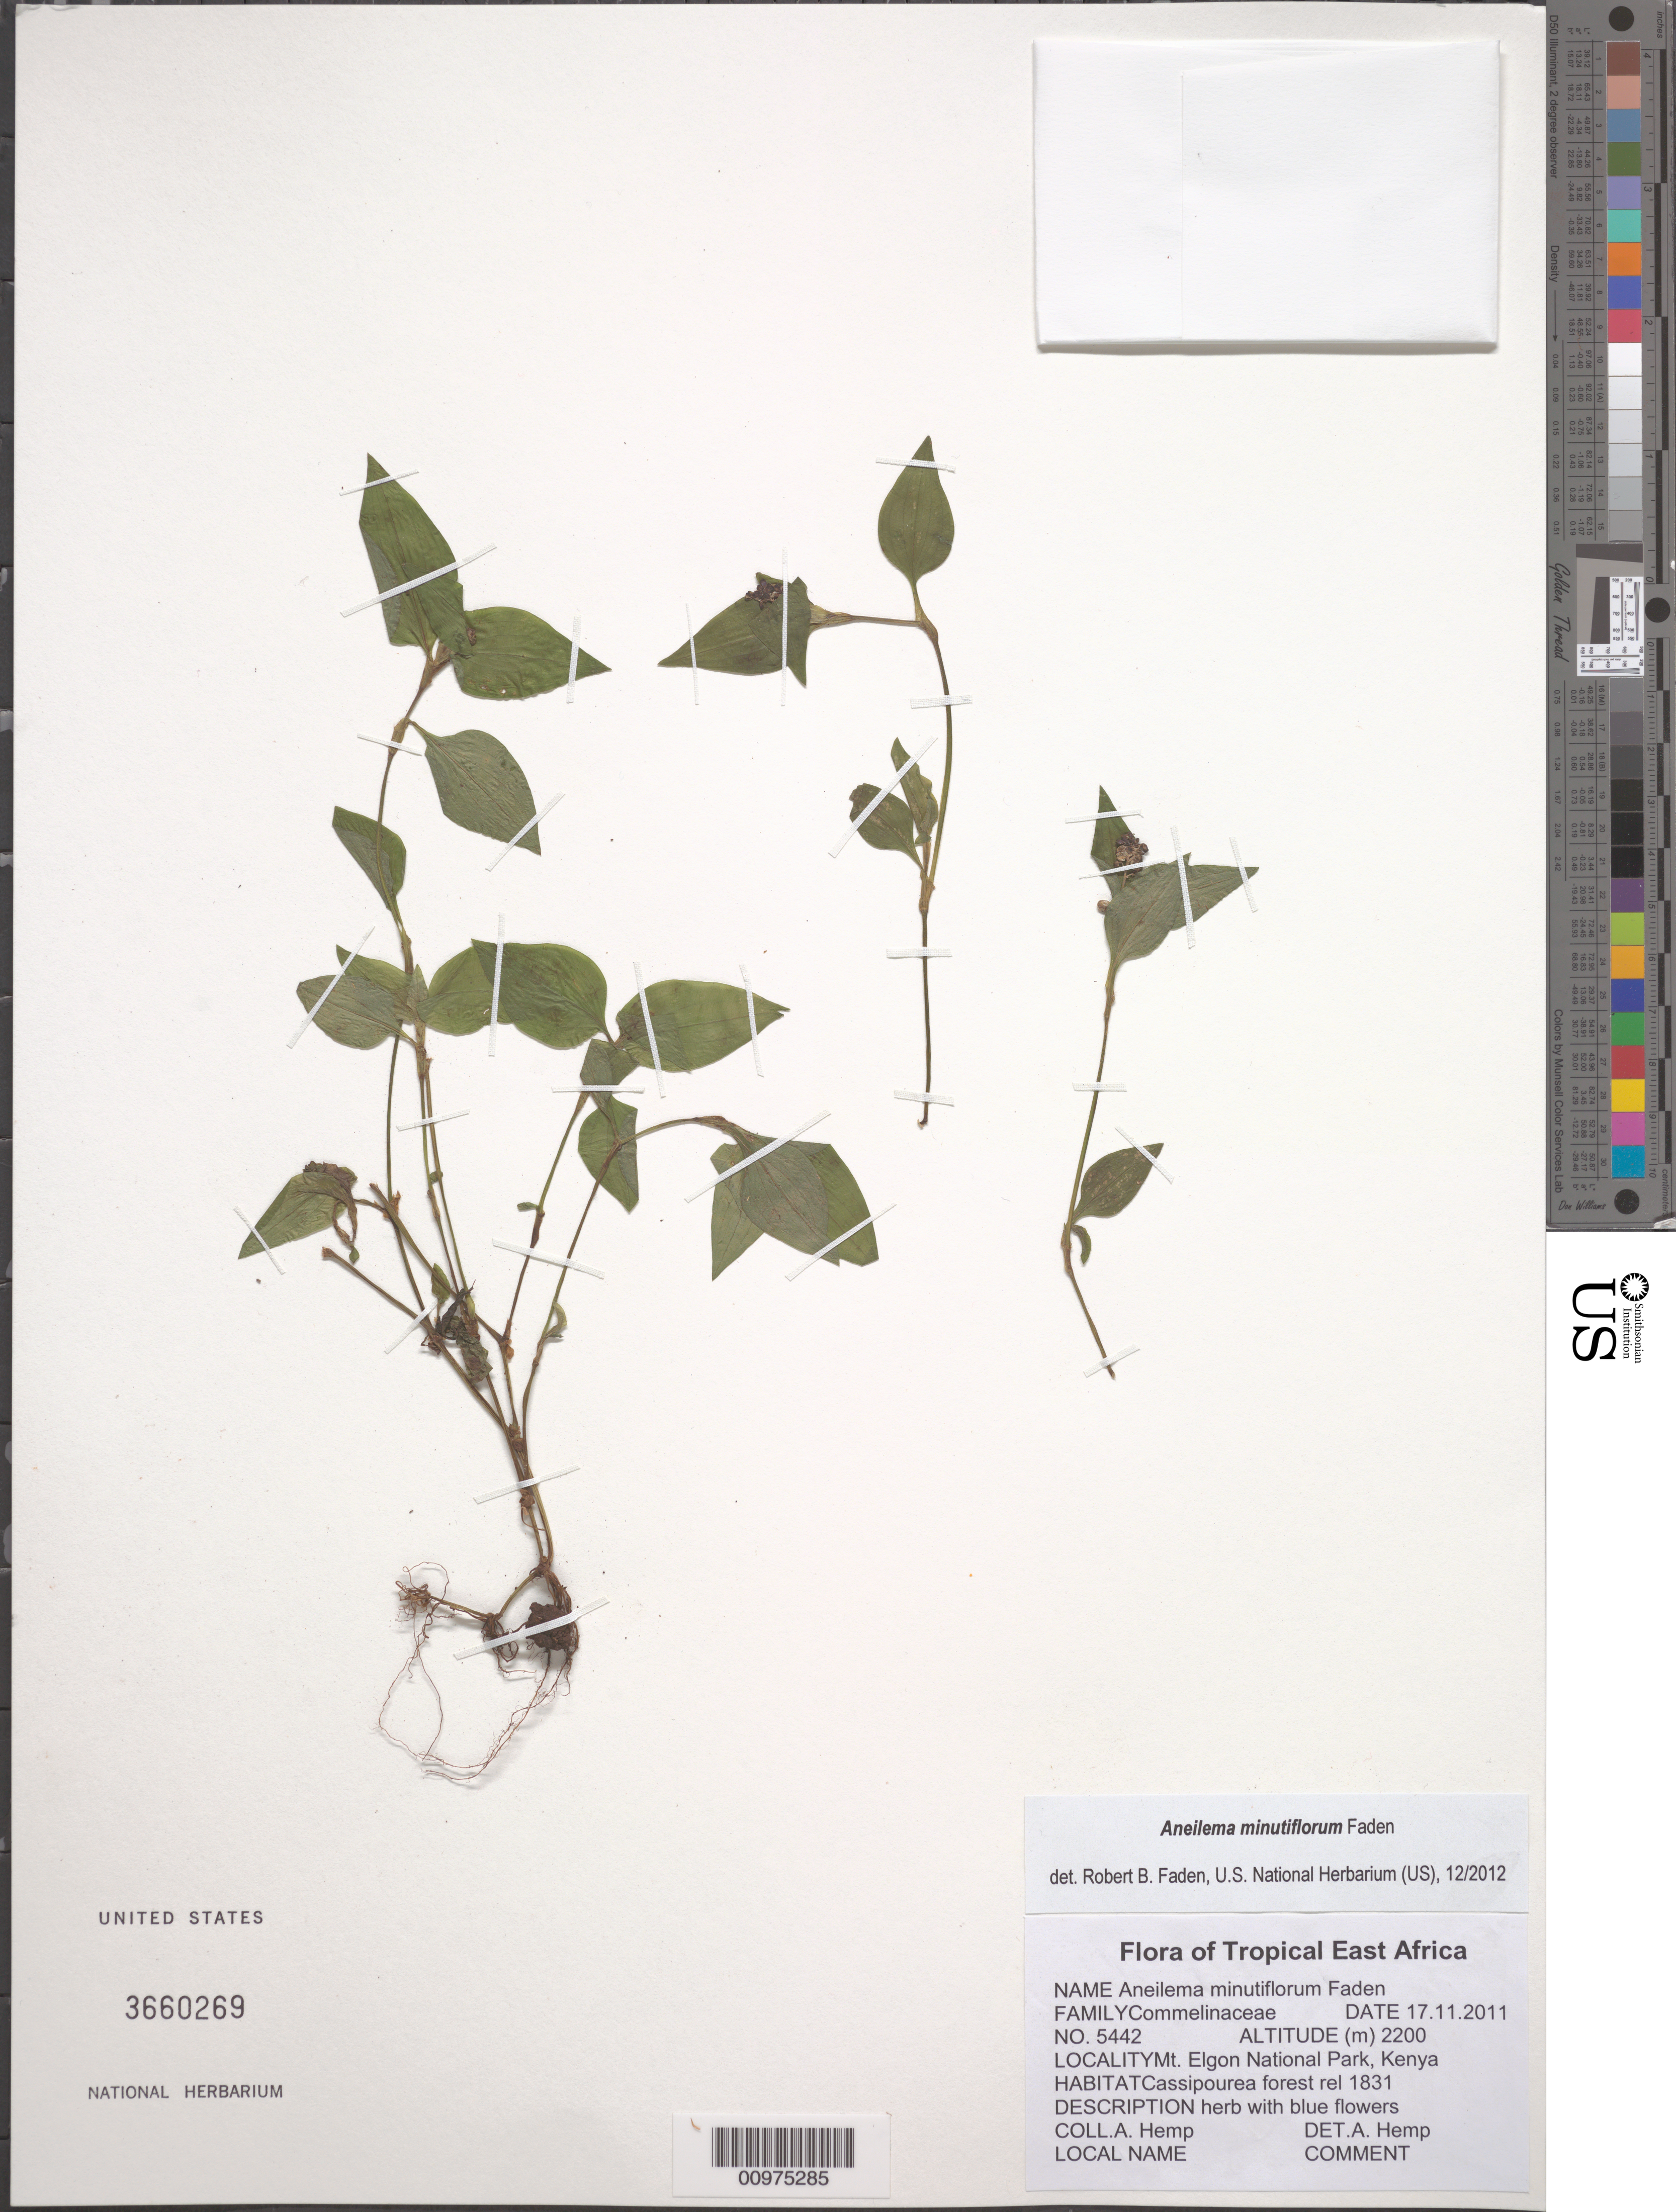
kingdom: Plantae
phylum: Tracheophyta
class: Liliopsida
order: Commelinales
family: Commelinaceae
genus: Aneilema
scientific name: Aneilema minutiflorum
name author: Faden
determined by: Faden, Robert B., (US), Smithsonian Institution - National Museum of Natural History (UNITED STATES)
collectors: A. Hemp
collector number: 5442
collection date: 2011-11-17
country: Kenya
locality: Mt. Elgon National Park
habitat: Cassipourea forest rel 1831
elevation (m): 2200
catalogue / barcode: US 3660269